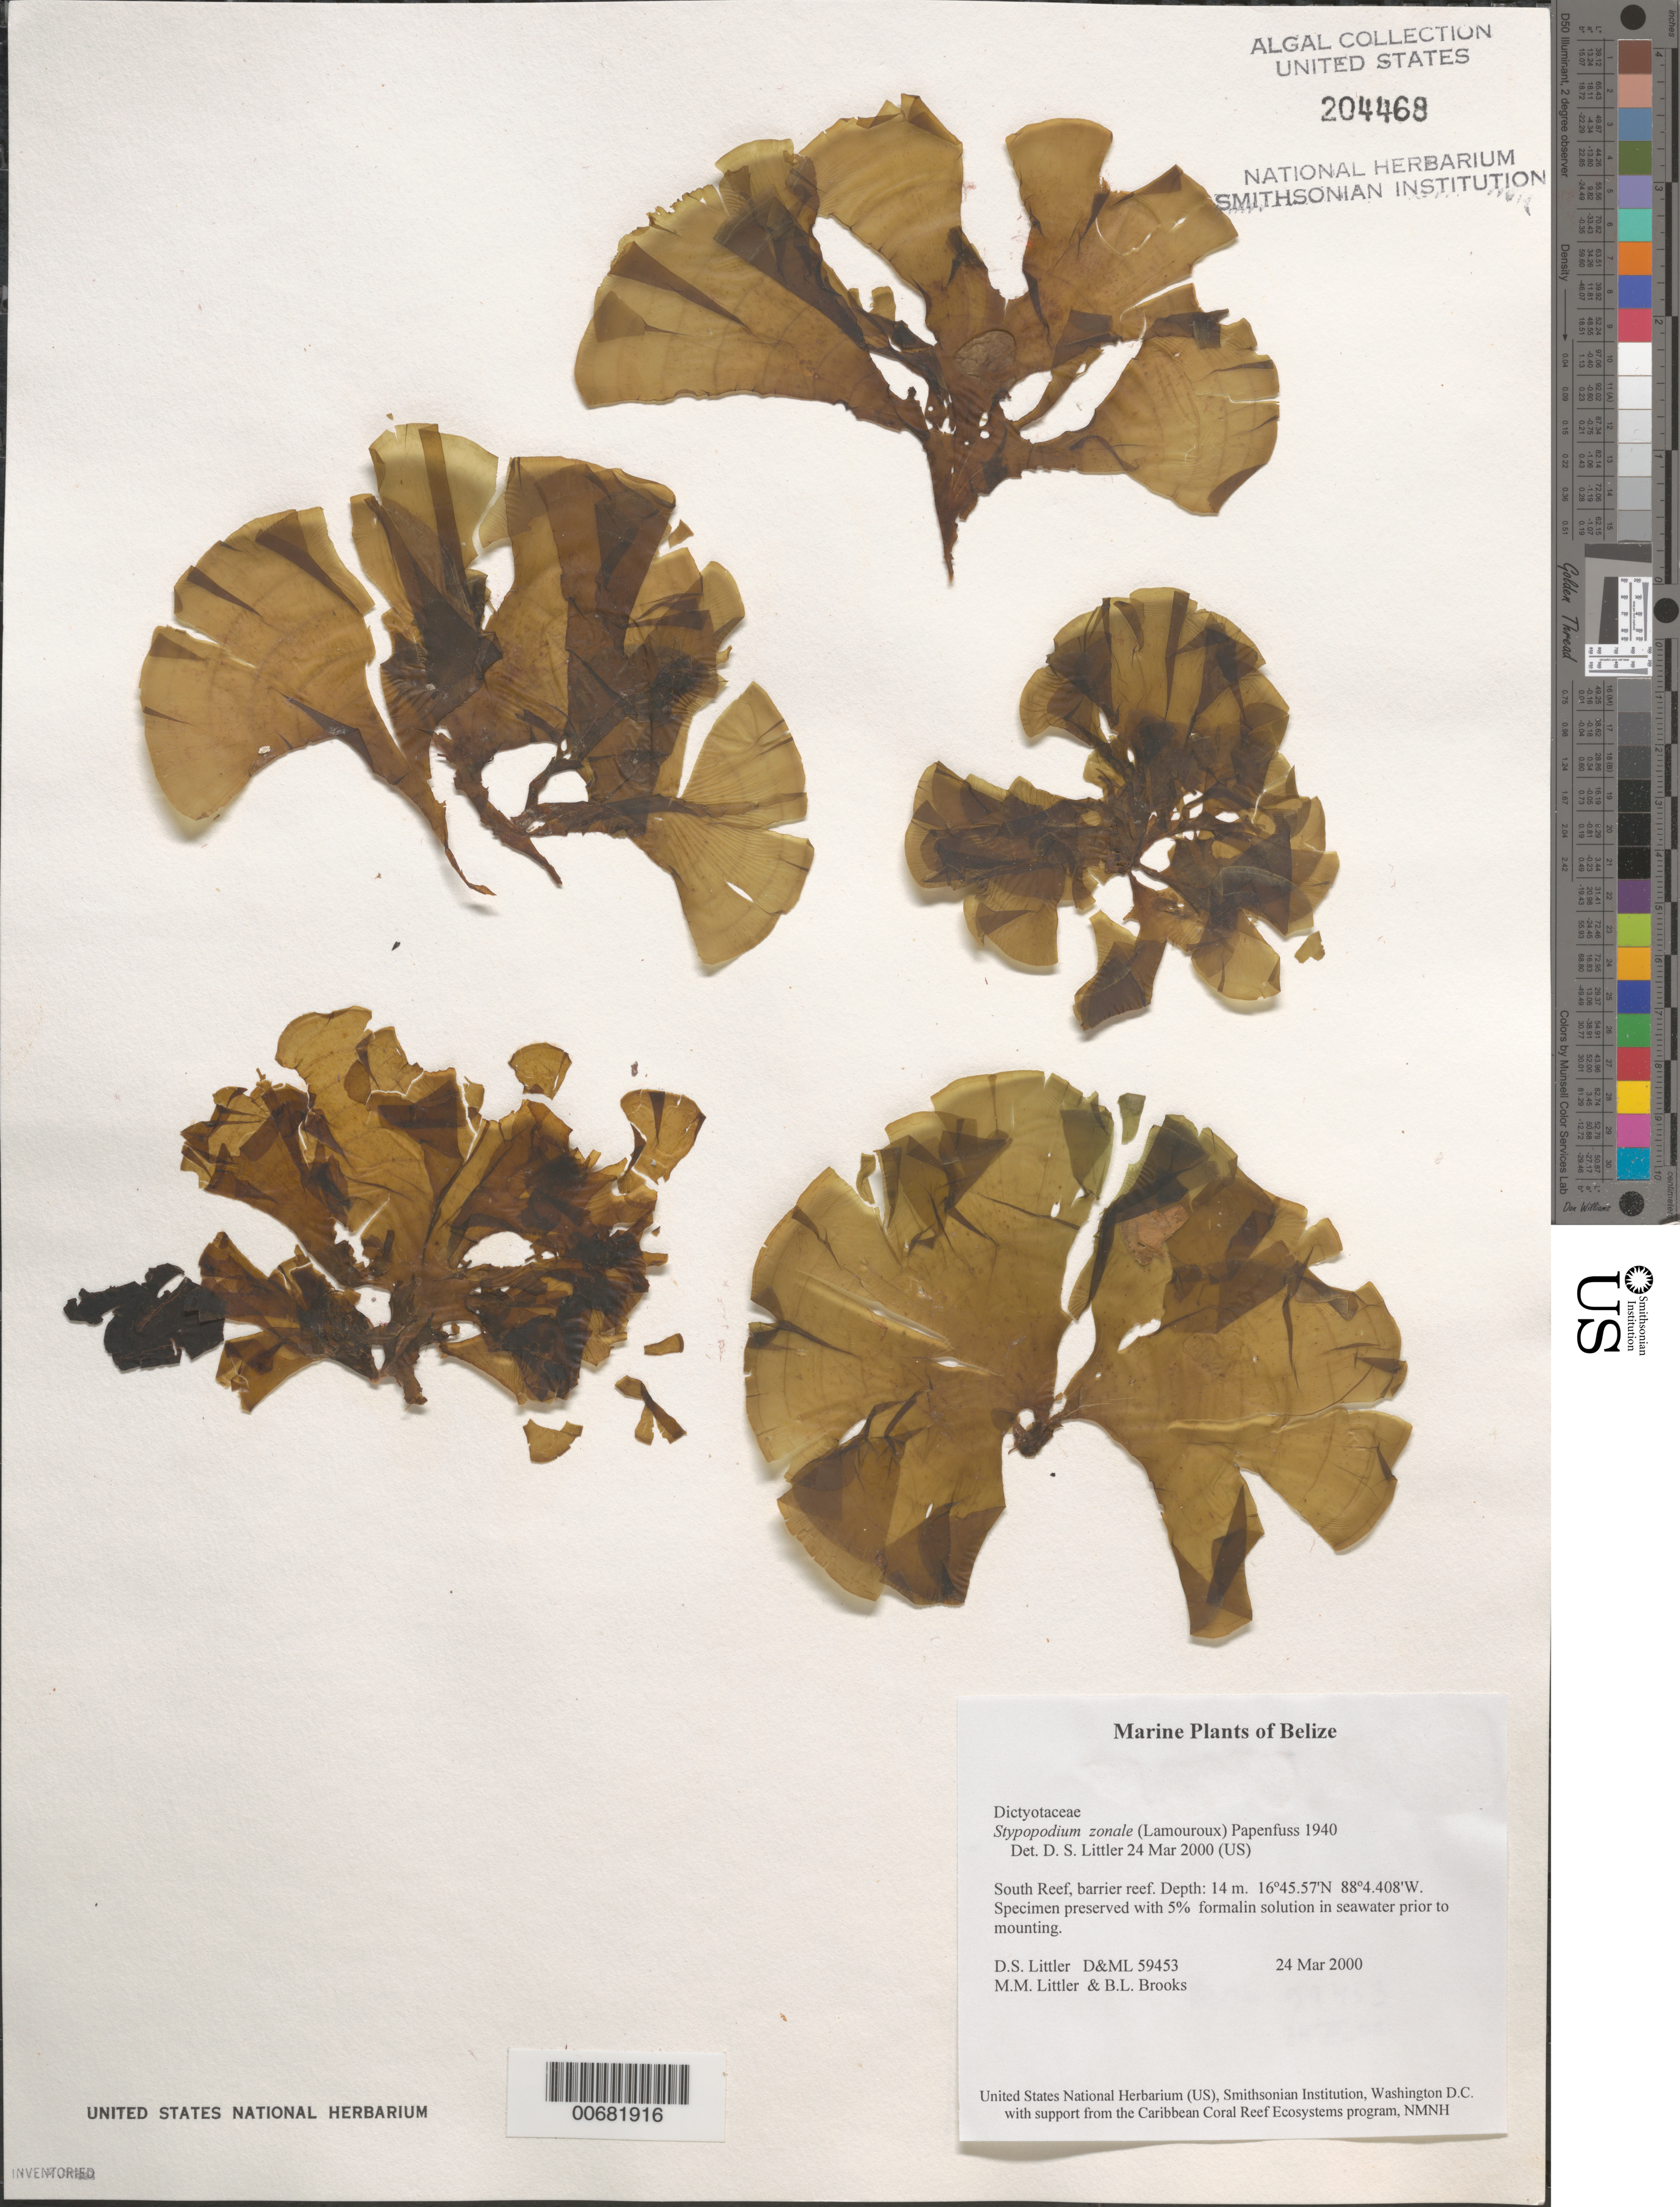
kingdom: Chromista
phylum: Ochrophyta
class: Phaeophyceae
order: Dictyotales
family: Dictyotaceae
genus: Stypopodium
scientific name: Stypopodium zonale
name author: (J.V.Lamouroux) Papenf.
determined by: Littler, D. S.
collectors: D. S. Littler, M. M. Littler & B. Brooks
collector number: D&ML 59453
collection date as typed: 24 Mar 2000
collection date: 2000-03-24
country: Belize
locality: South Reef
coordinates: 16 45.57' N, 88 4.408' W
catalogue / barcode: US 204468